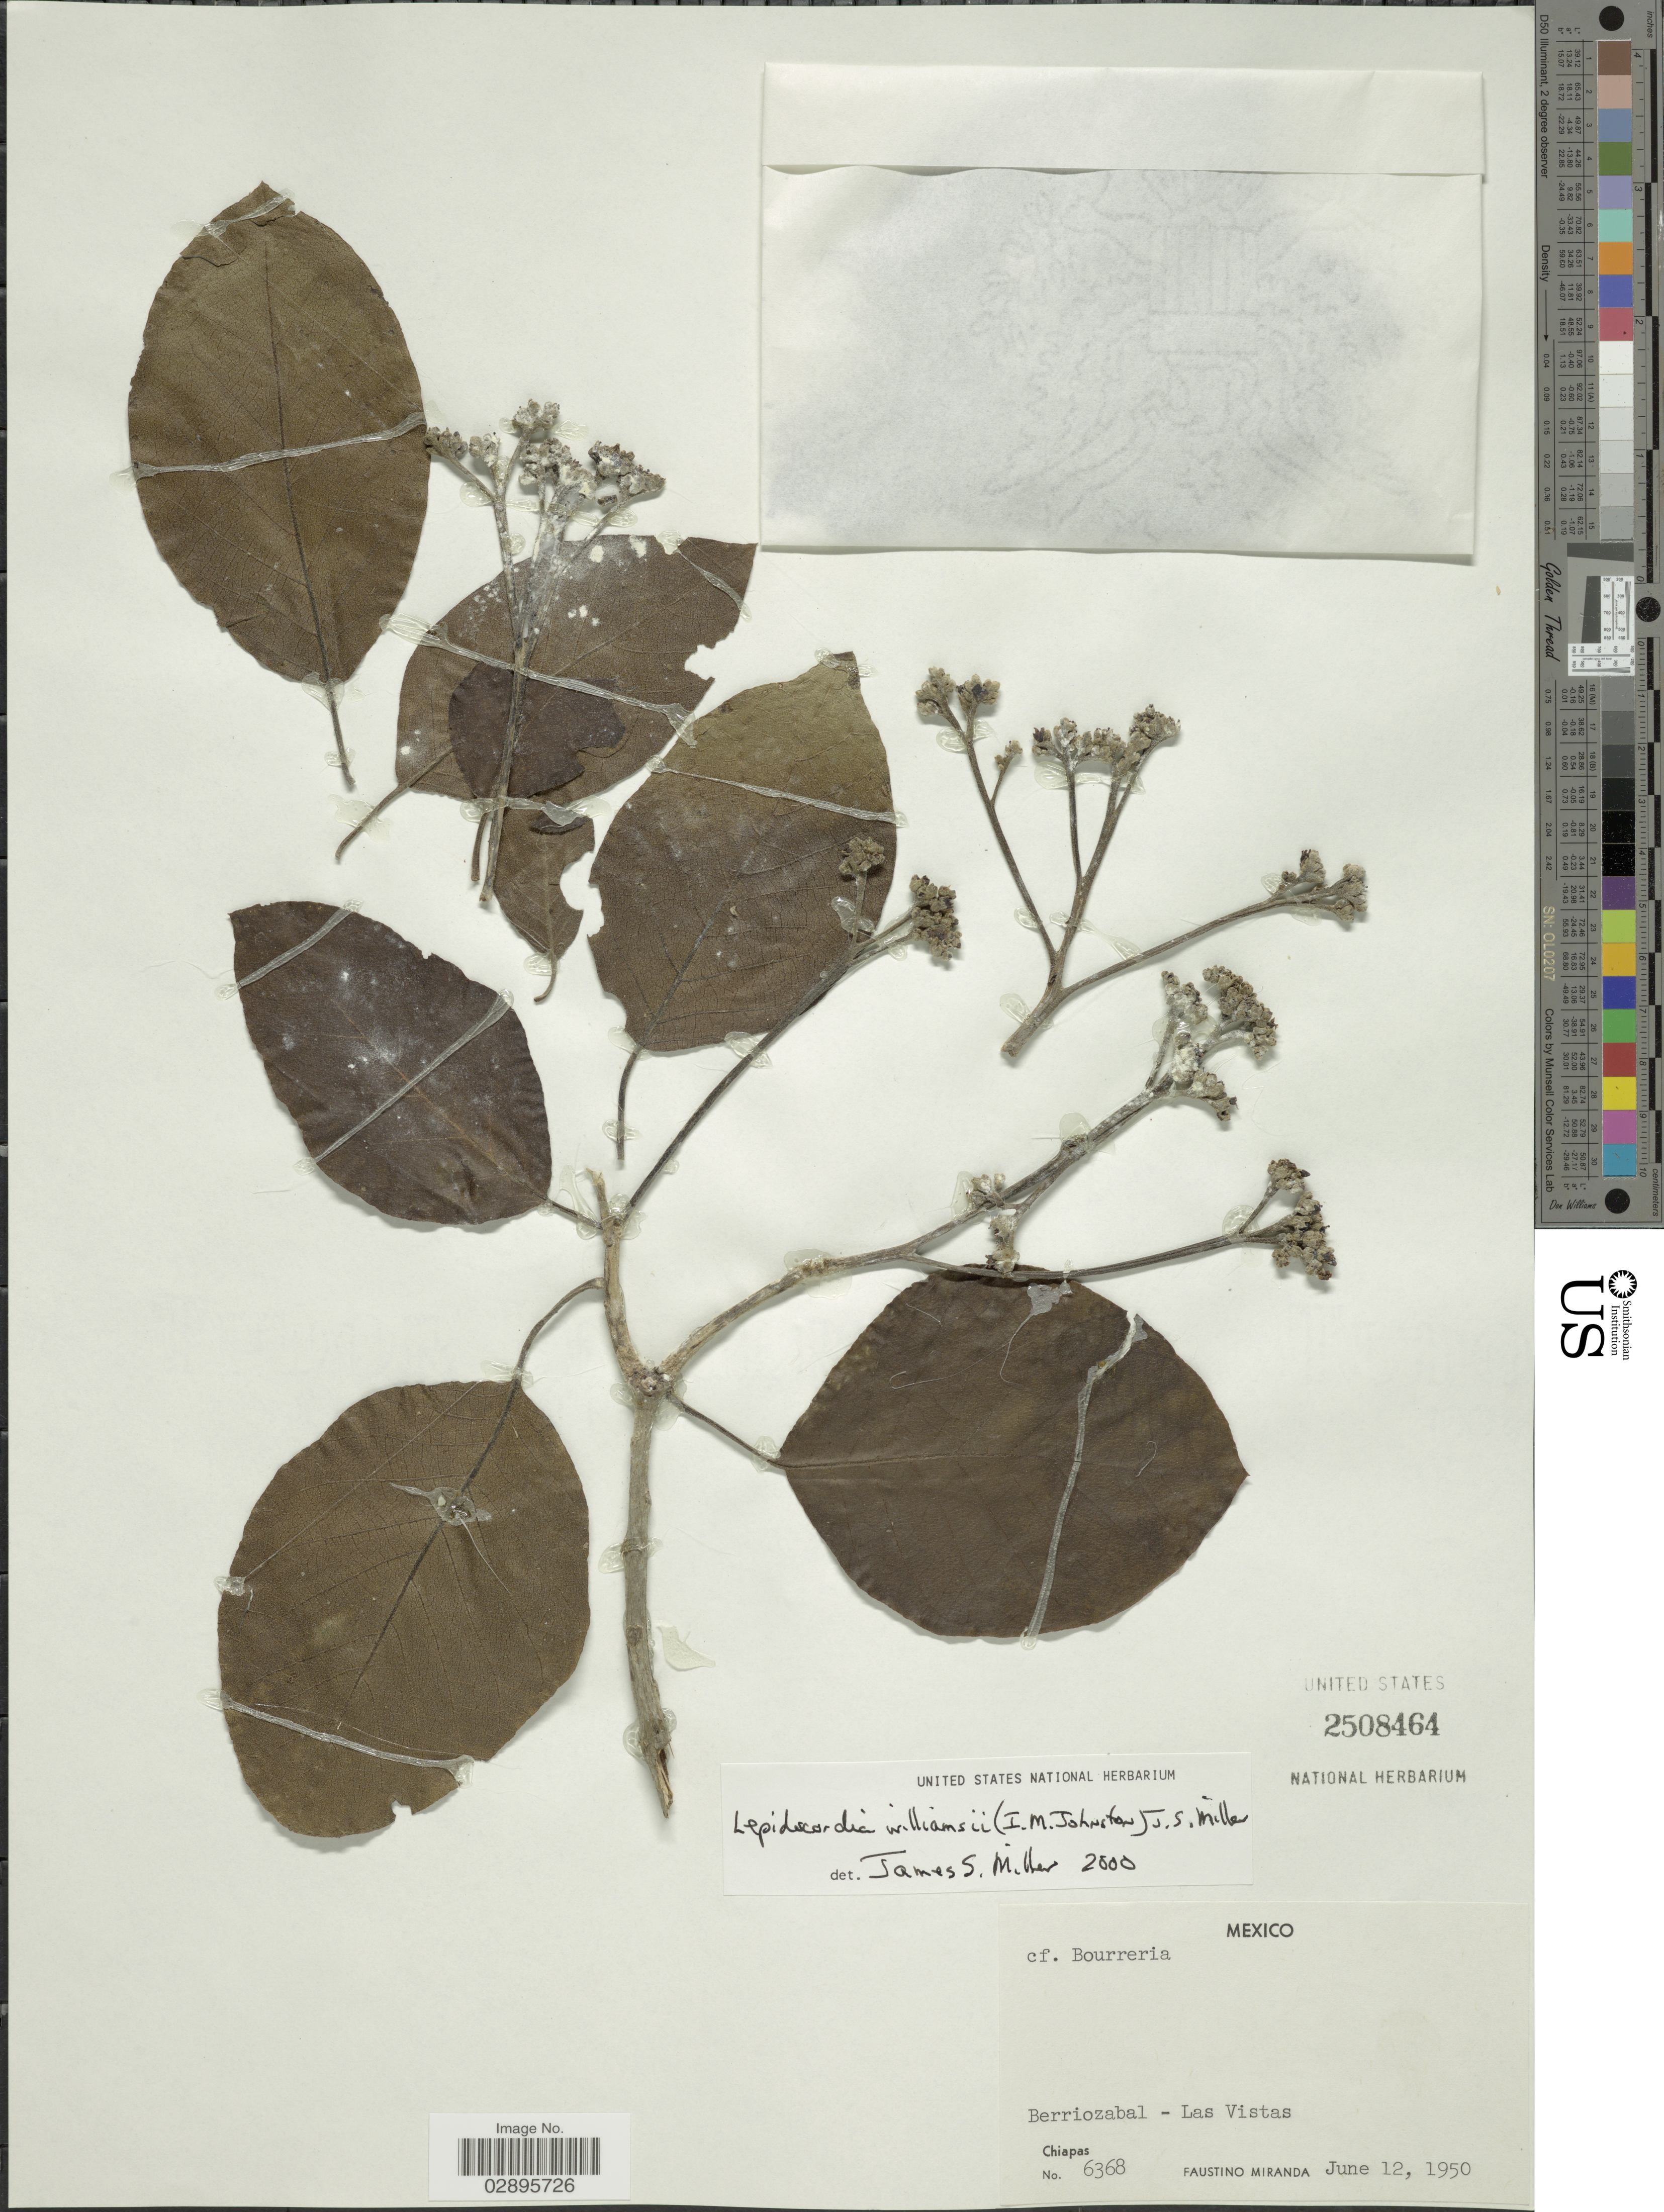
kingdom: Plantae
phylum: Tracheophyta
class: Magnoliopsida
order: Boraginales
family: Ehretiaceae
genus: Lepidocordia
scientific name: Lepidocordia sp.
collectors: F. Miranda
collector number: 6368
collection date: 1950-06-12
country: Mexico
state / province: Chiapas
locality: Berriozabal - Las Vistas.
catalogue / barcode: US 2508464